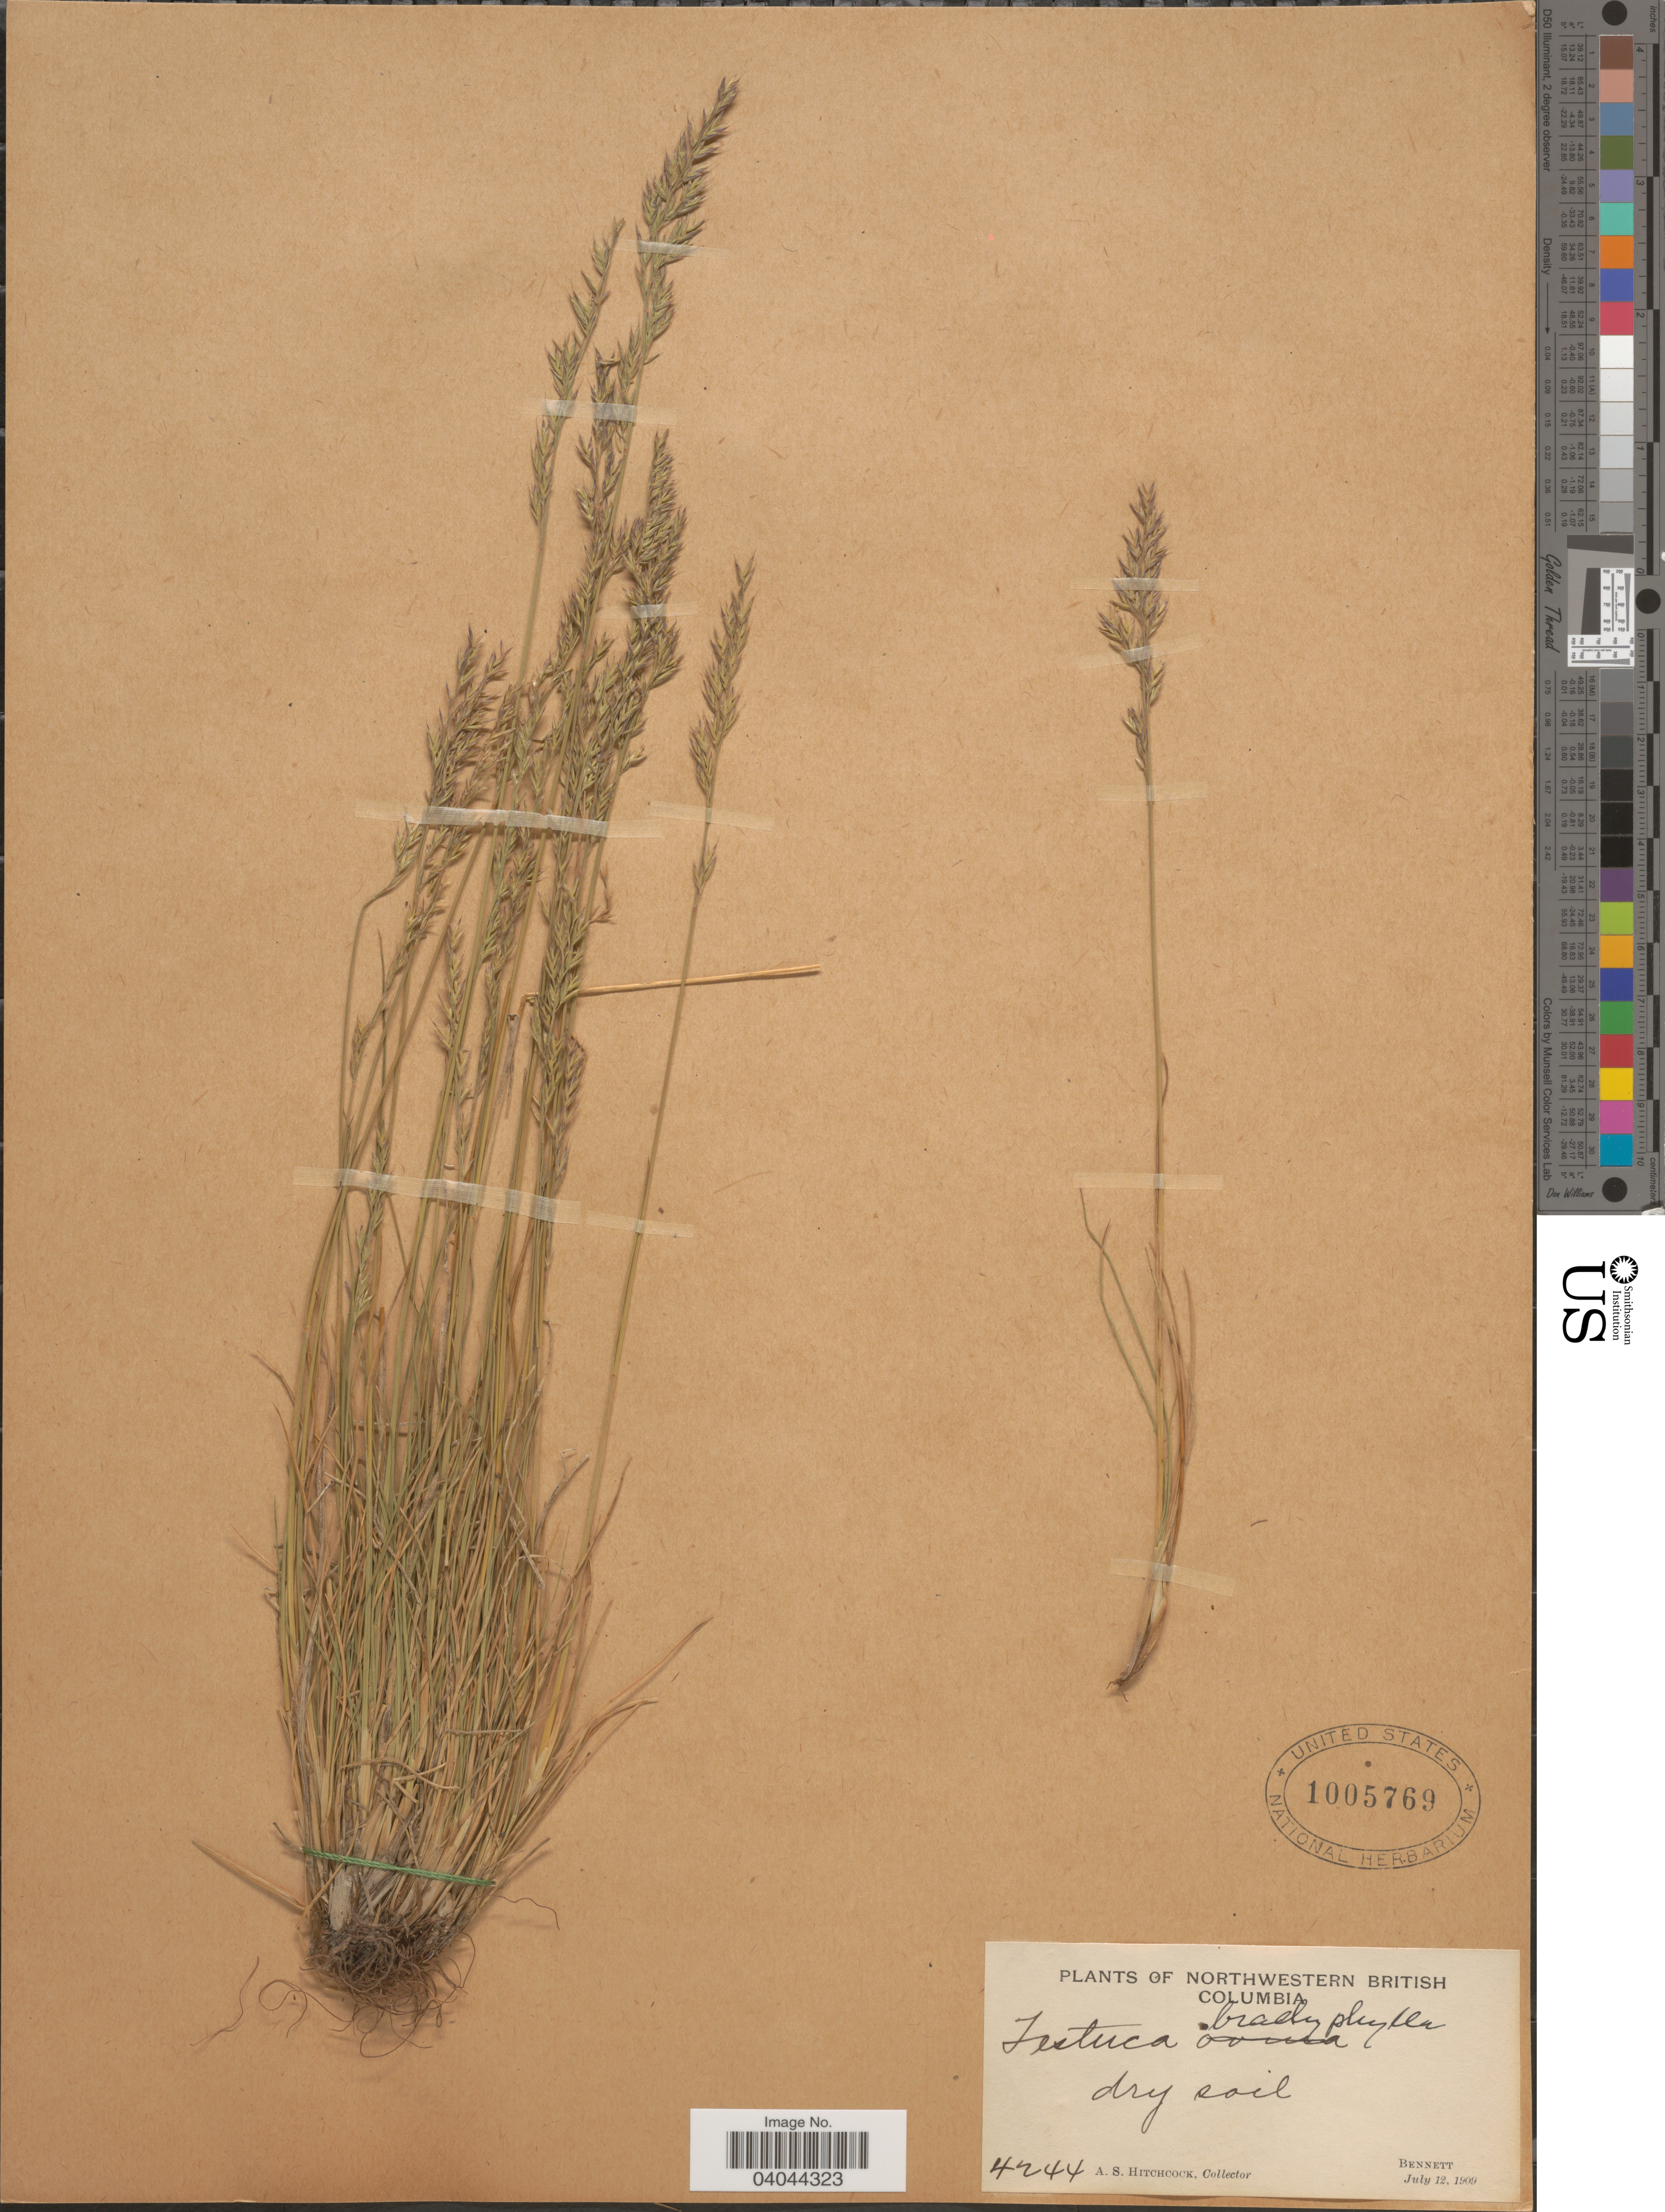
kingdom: Plantae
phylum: Tracheophyta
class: Liliopsida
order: Poales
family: Poaceae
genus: Festuca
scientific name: Festuca ovina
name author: L.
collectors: A. S. Hitchcock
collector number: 4244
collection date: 1909-07-12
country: Canada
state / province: British Columbia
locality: Northwestern Britisch Columbia. Bennett.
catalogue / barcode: US 1005769